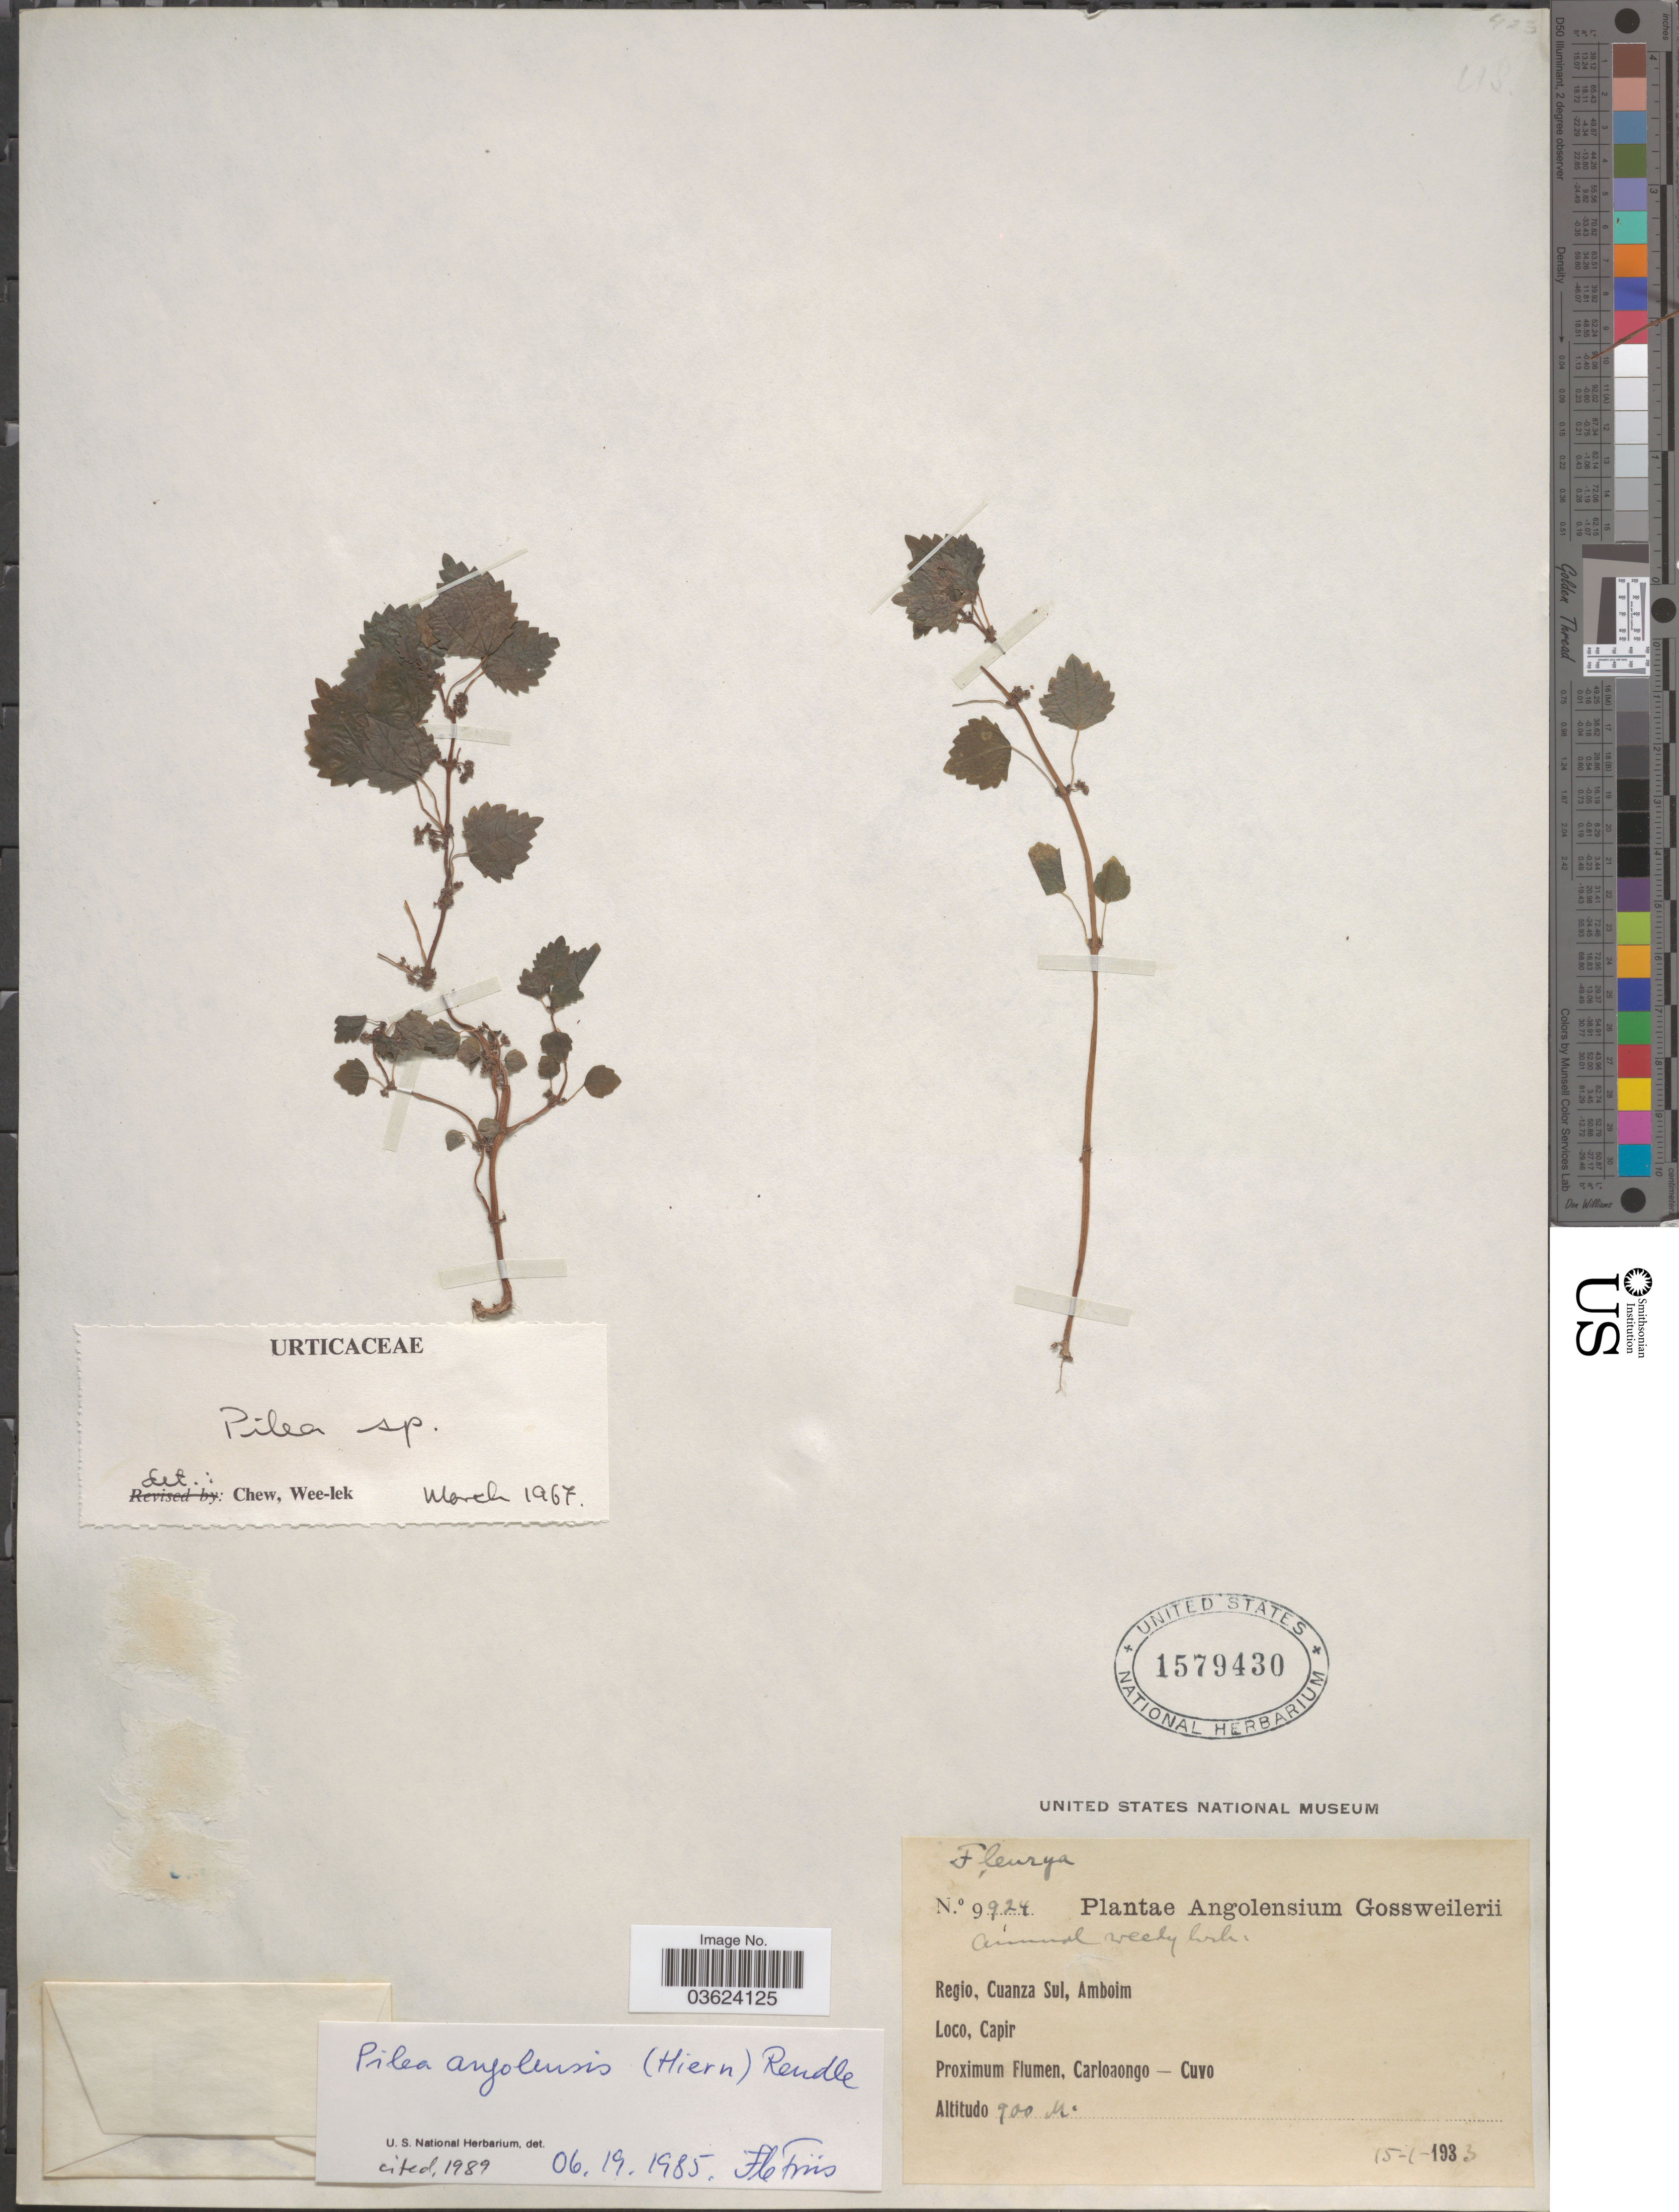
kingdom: Plantae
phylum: Tracheophyta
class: Magnoliopsida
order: Rosales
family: Urticaceae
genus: Pilea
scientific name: Pilea angolensis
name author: (Hiern) Rendle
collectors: -. Gossweiler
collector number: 9924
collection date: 1933-01-15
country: Angola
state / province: Cuanza Sul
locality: Regio Cuanza Sul, Amboim. Capir. Proximum Flumen, Carloaongo- Cuvo.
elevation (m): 900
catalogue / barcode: US 1579430